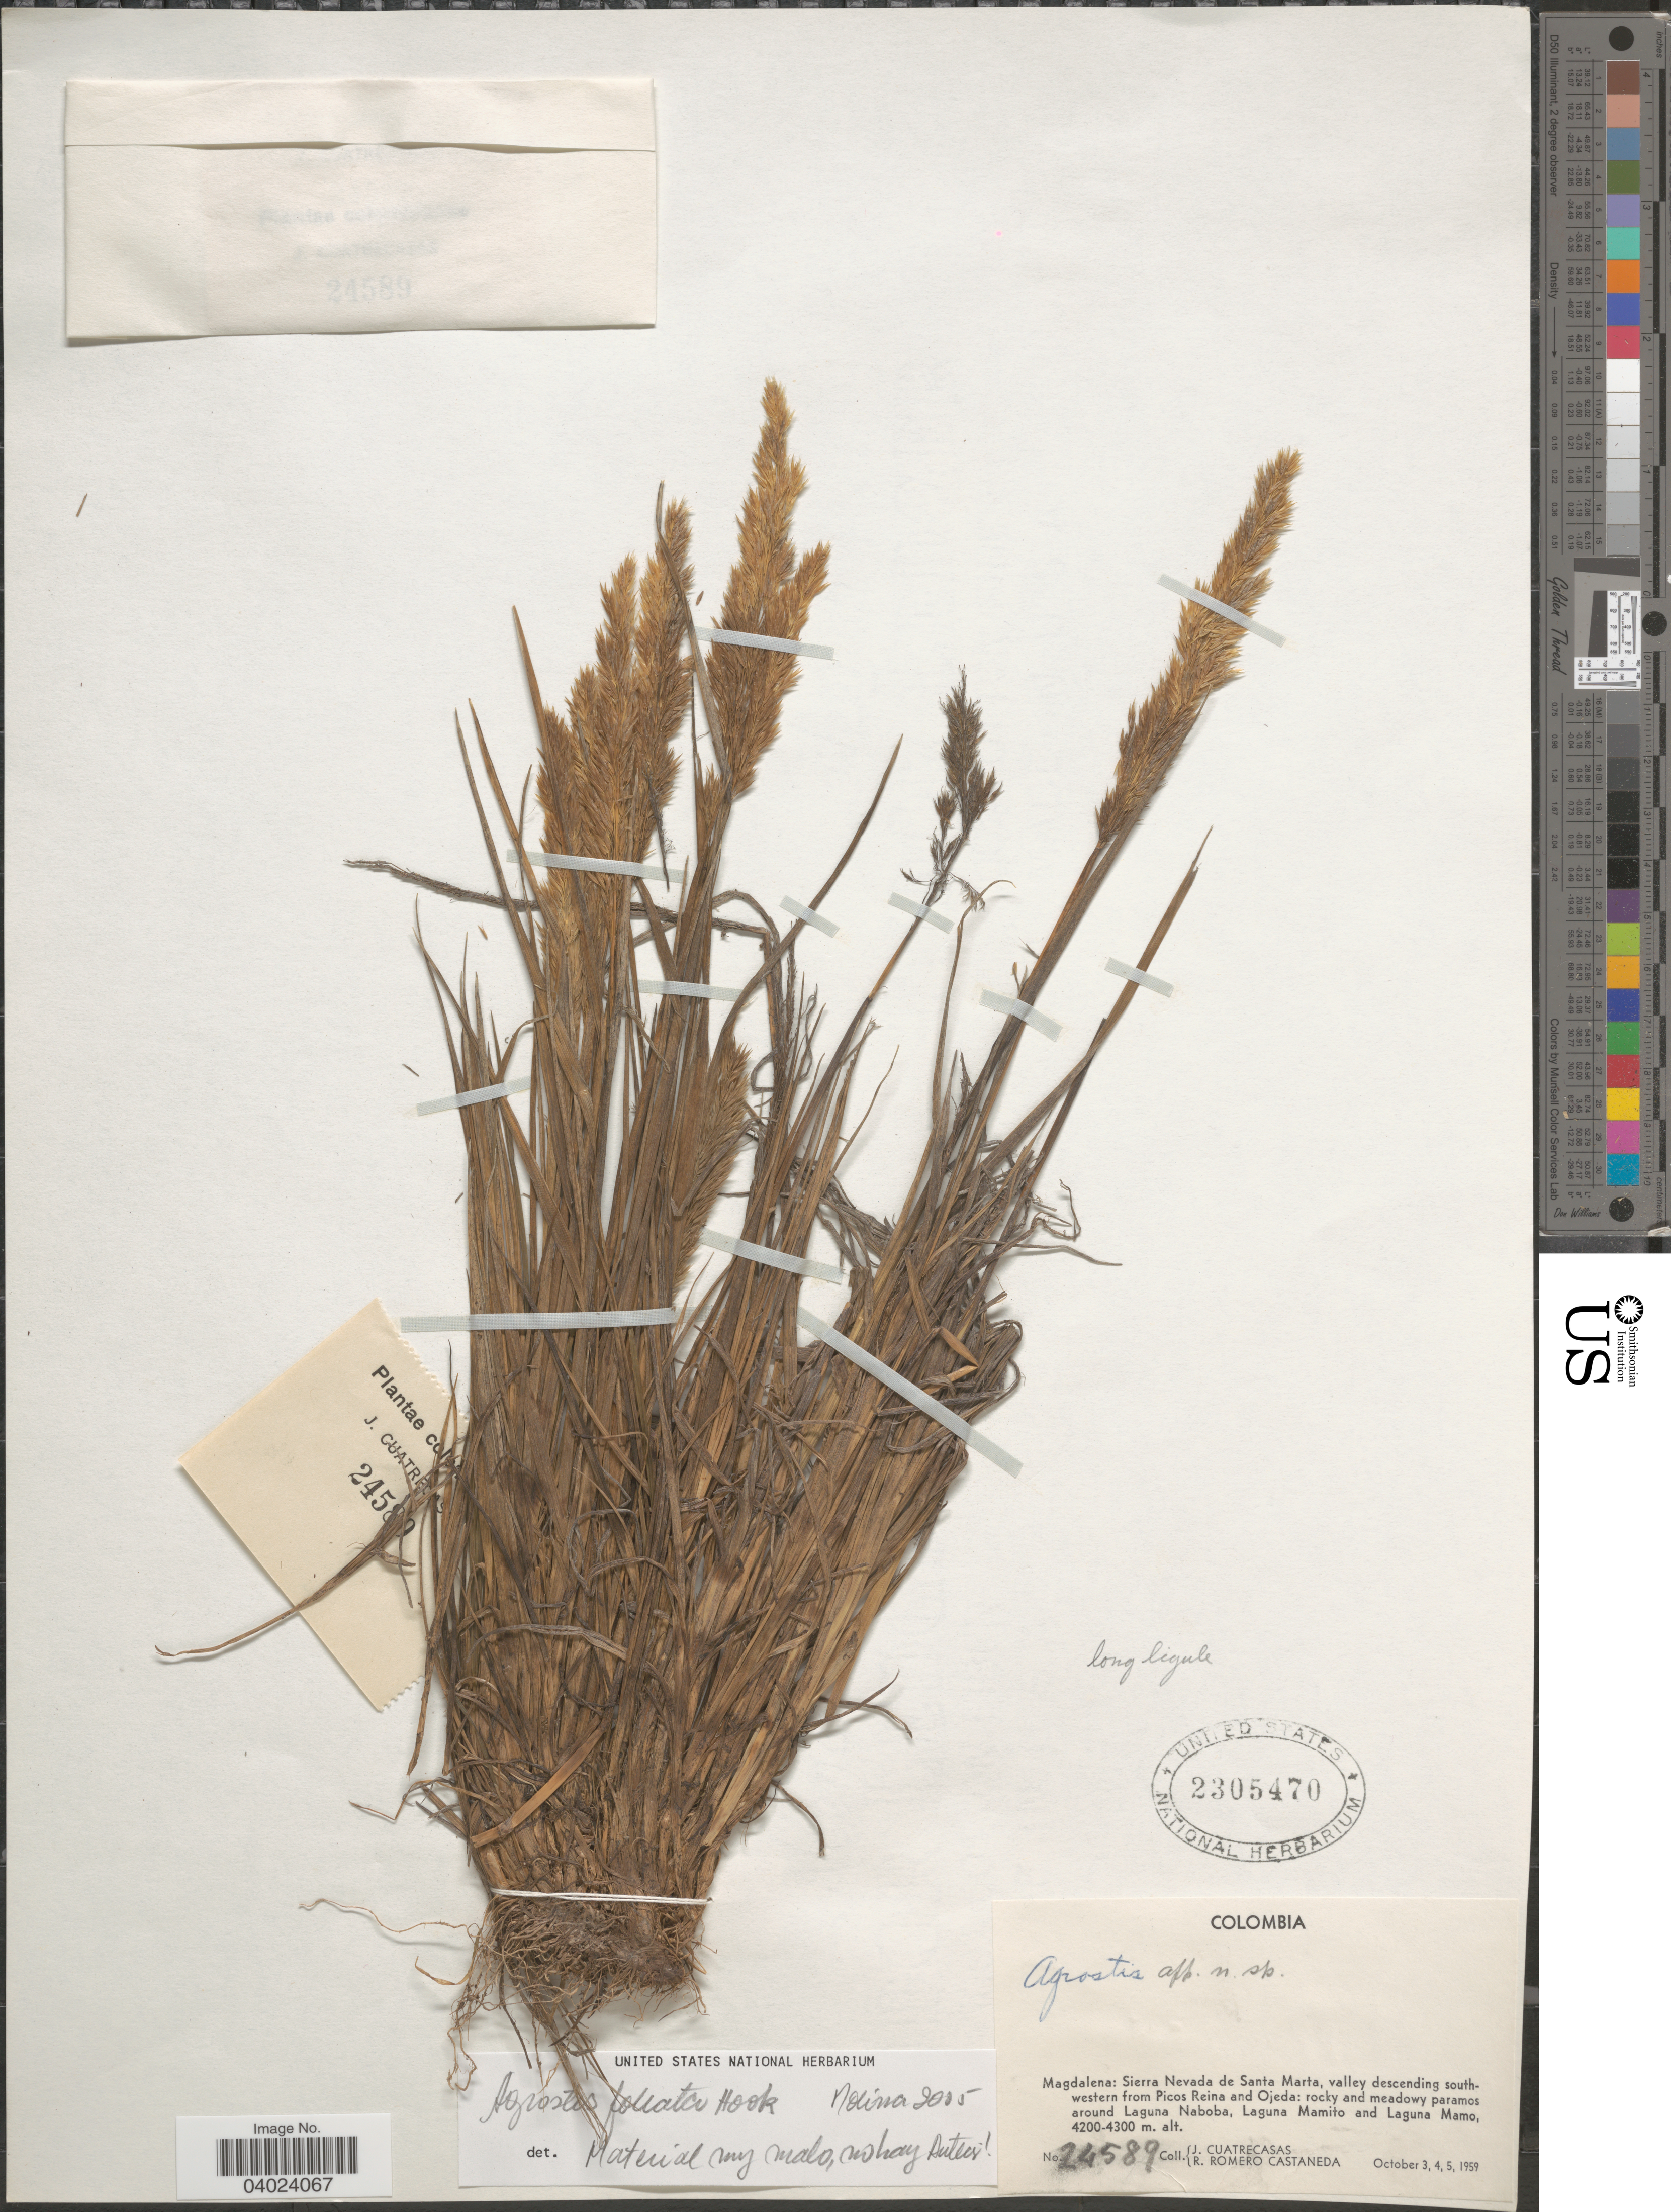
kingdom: Plantae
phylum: Tracheophyta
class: Liliopsida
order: Poales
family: Poaceae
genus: Agrostis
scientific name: Agrostis foliata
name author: Hook. f.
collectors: J. Cuatrecasas & R. Romero Castañeda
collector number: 24589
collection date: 1959-10-03/1959-10-05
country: Colombia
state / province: Magdalena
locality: Sierra Nevada de Santa Marta, valley descending southwestern from Picos Reina and Ojeda: rocky and meadowy paramos around Laguna Naboba, Laguna Mamito and Laguna Mamo.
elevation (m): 4200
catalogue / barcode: US 2305470